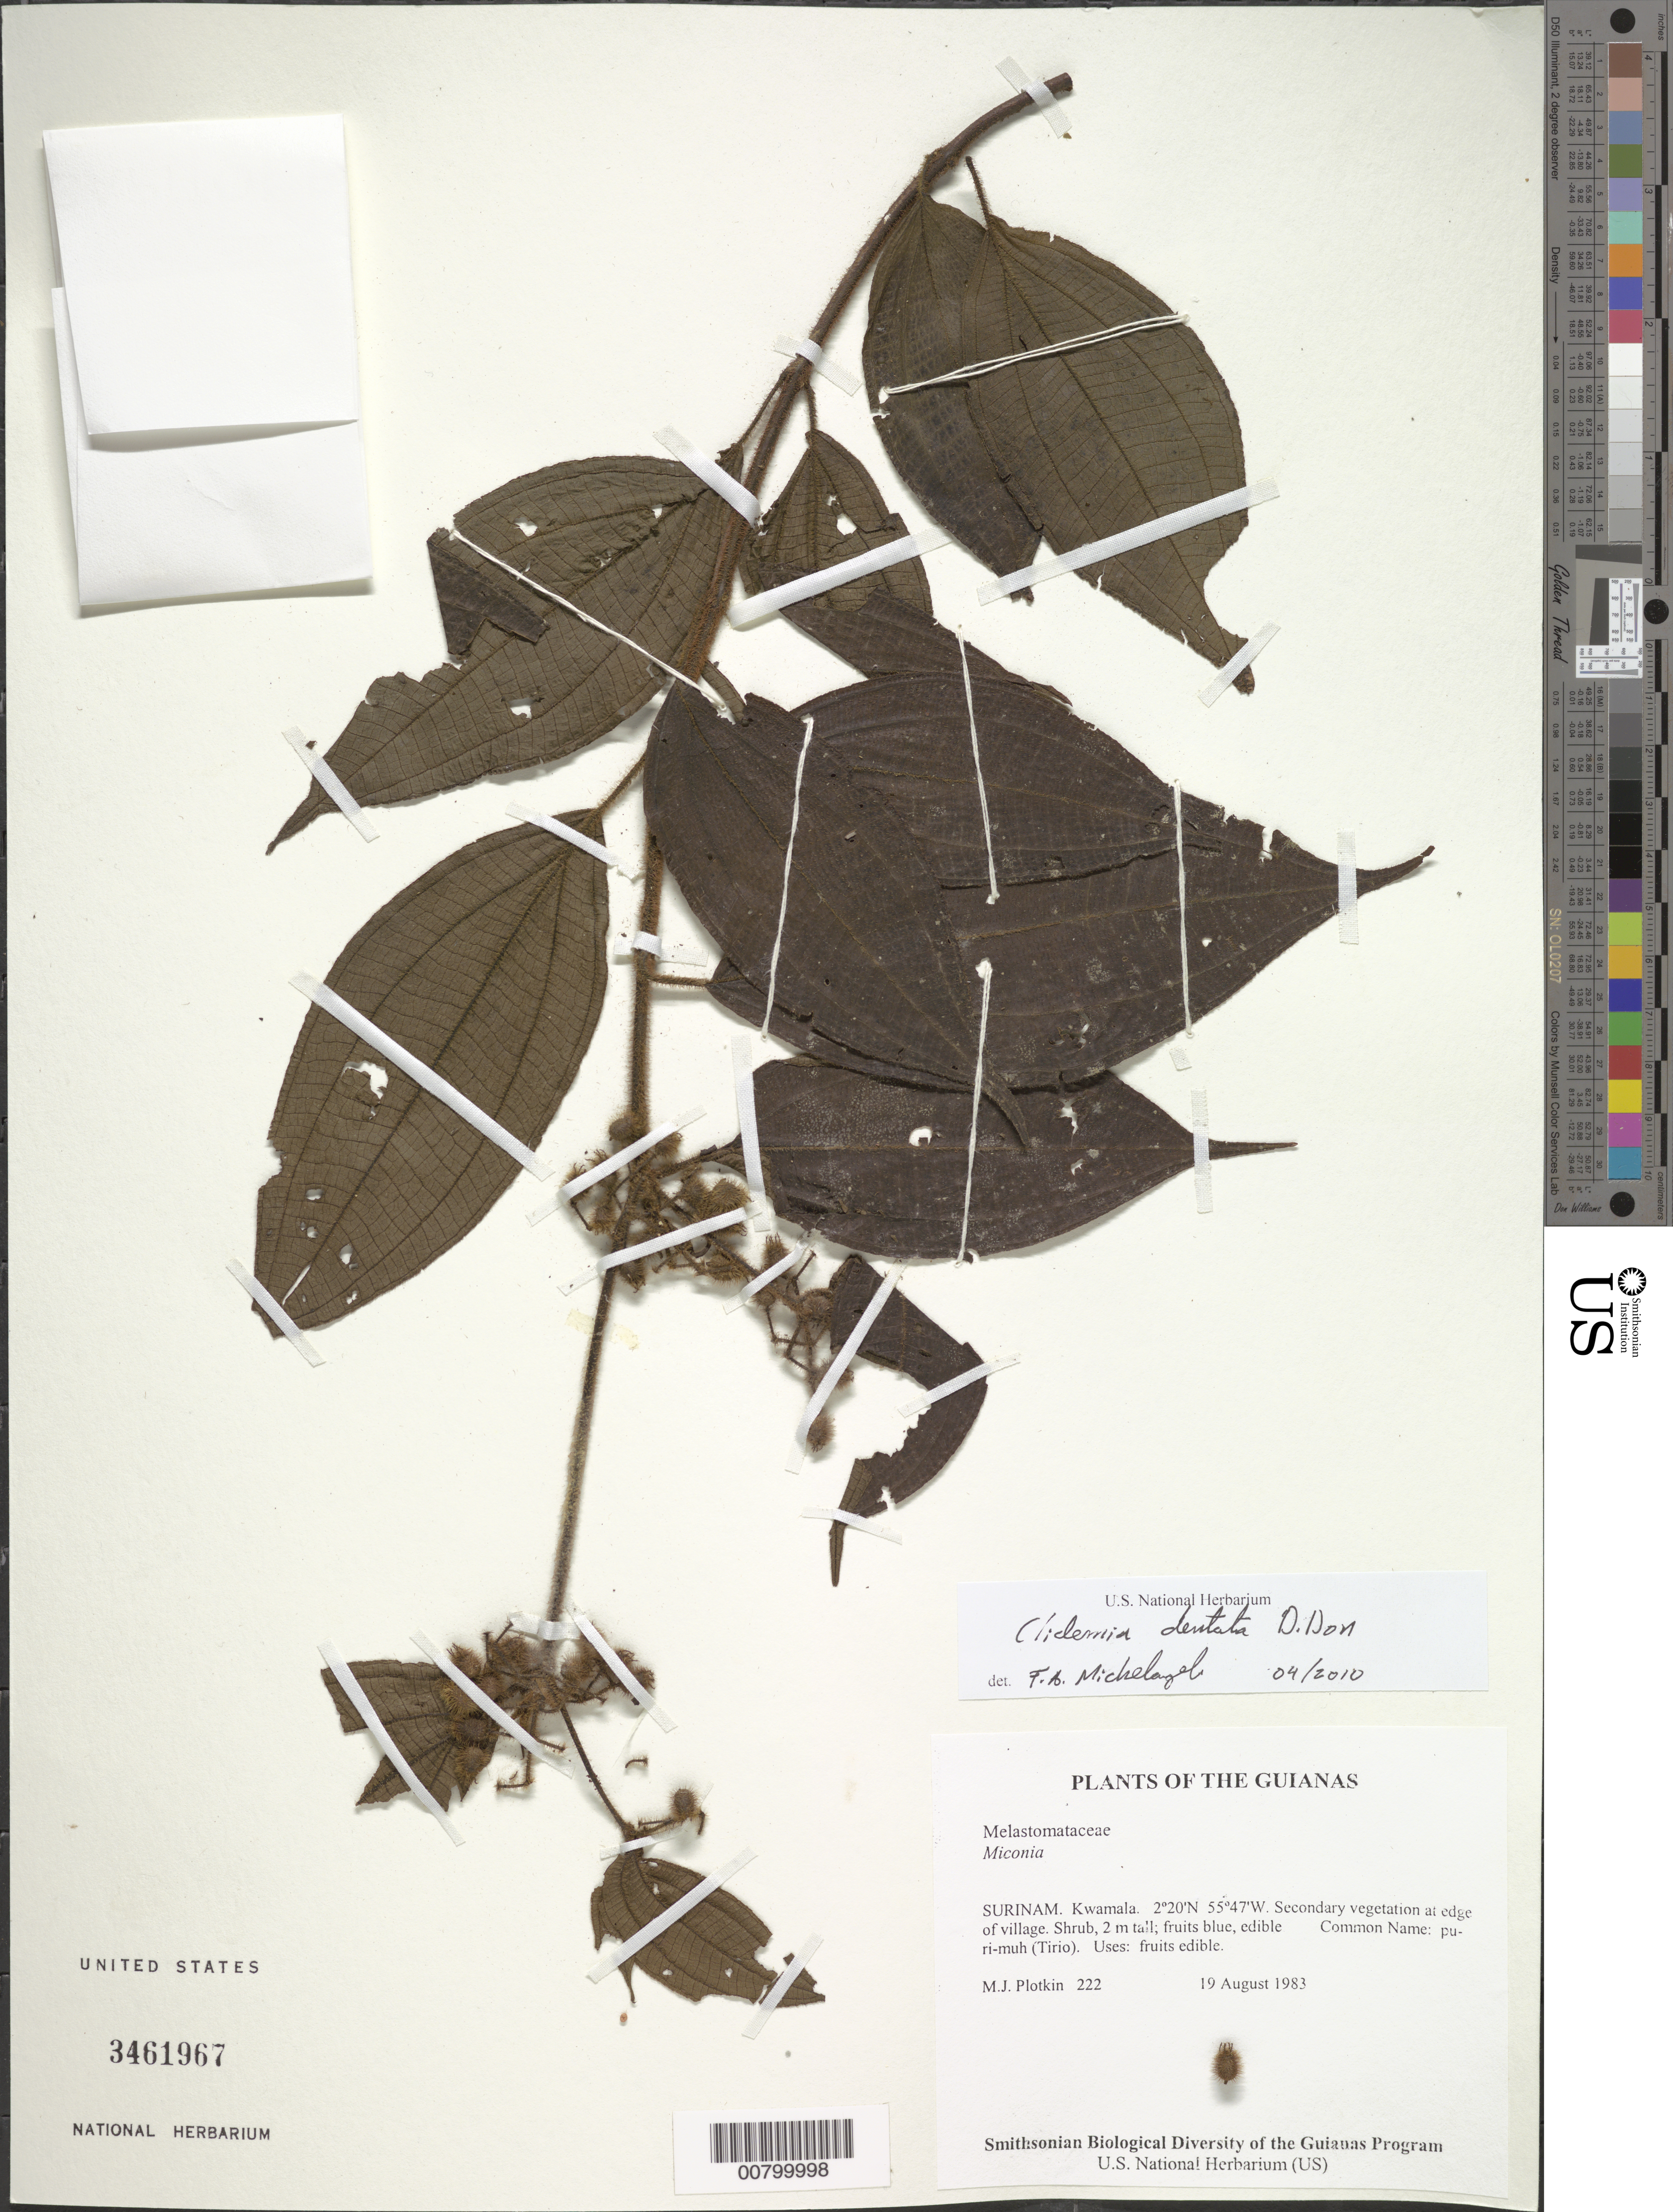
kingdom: Plantae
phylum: Tracheophyta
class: Magnoliopsida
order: Myrtales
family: Melastomataceae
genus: Clidemia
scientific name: Clidemia dentata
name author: D. Don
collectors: M. Plotkin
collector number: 222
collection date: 1983-08-19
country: Suriname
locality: Kwamala.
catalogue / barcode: US 3461967